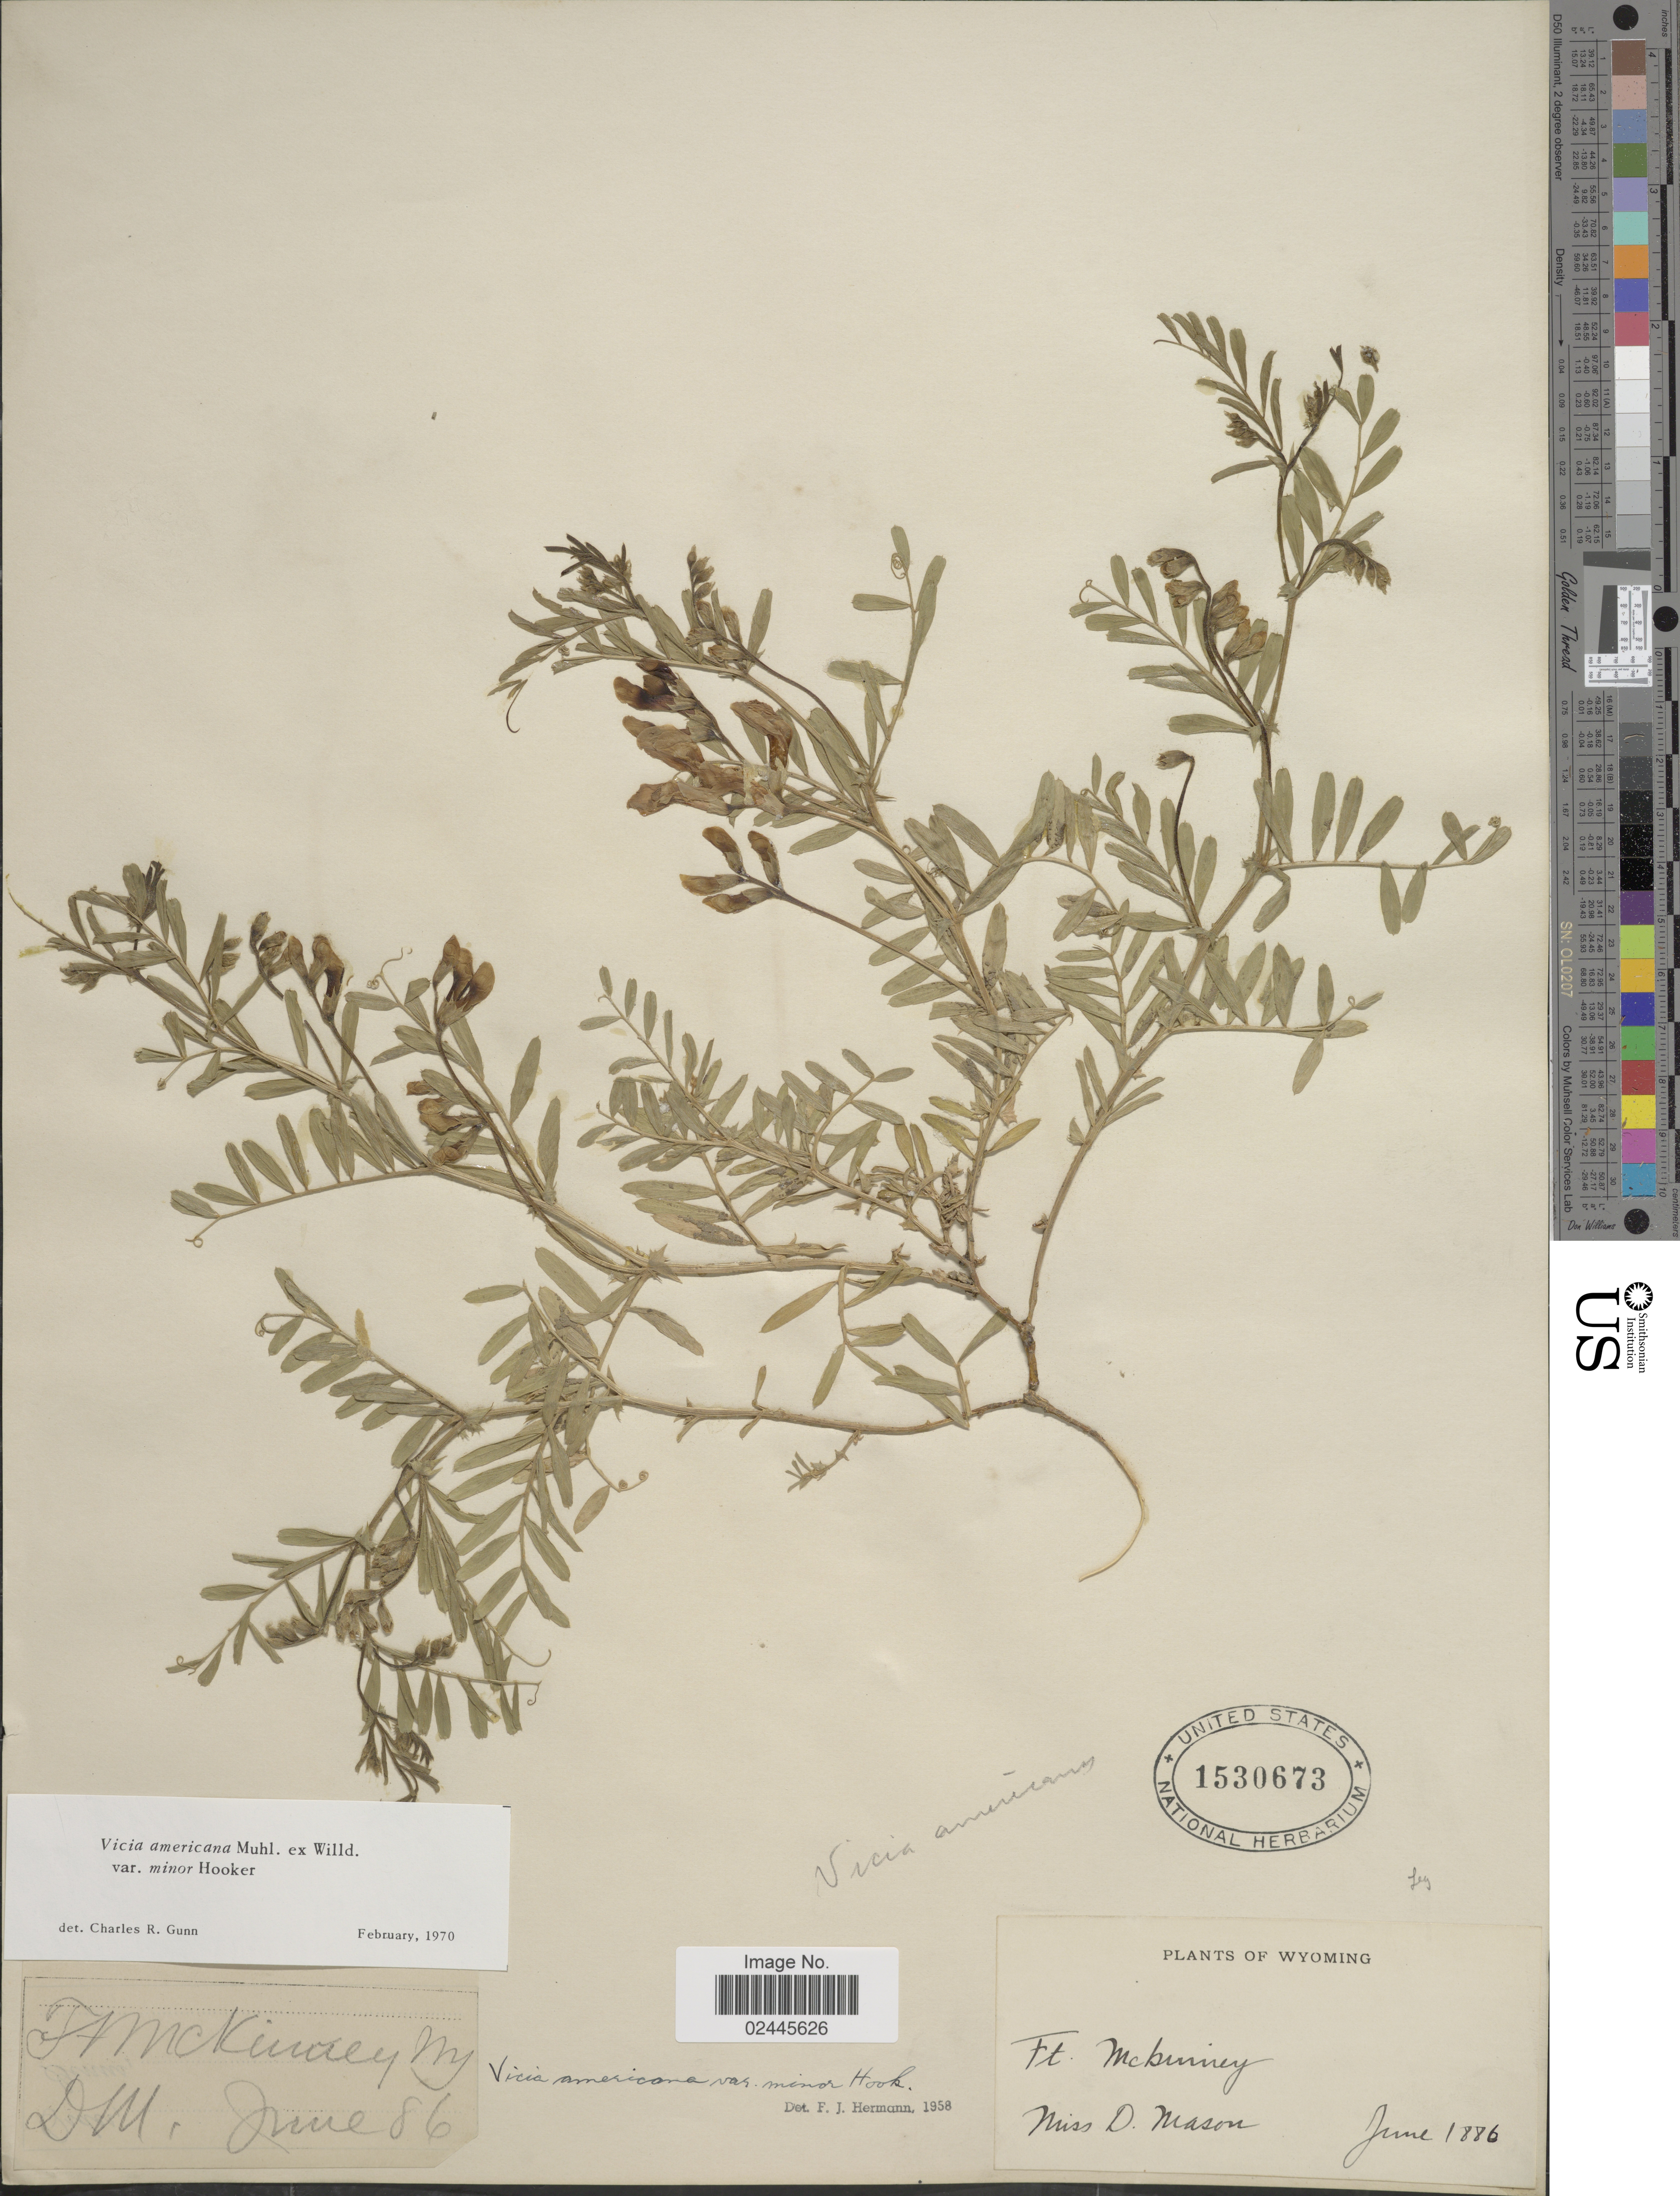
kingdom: Plantae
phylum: Tracheophyta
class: Magnoliopsida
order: Fabales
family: Fabaceae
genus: Vicia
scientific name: Vicia americana var. minor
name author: Hook.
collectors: D. Mason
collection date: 1886-06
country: United States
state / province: Wyoming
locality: Ft. McKinney.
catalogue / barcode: US 1530673